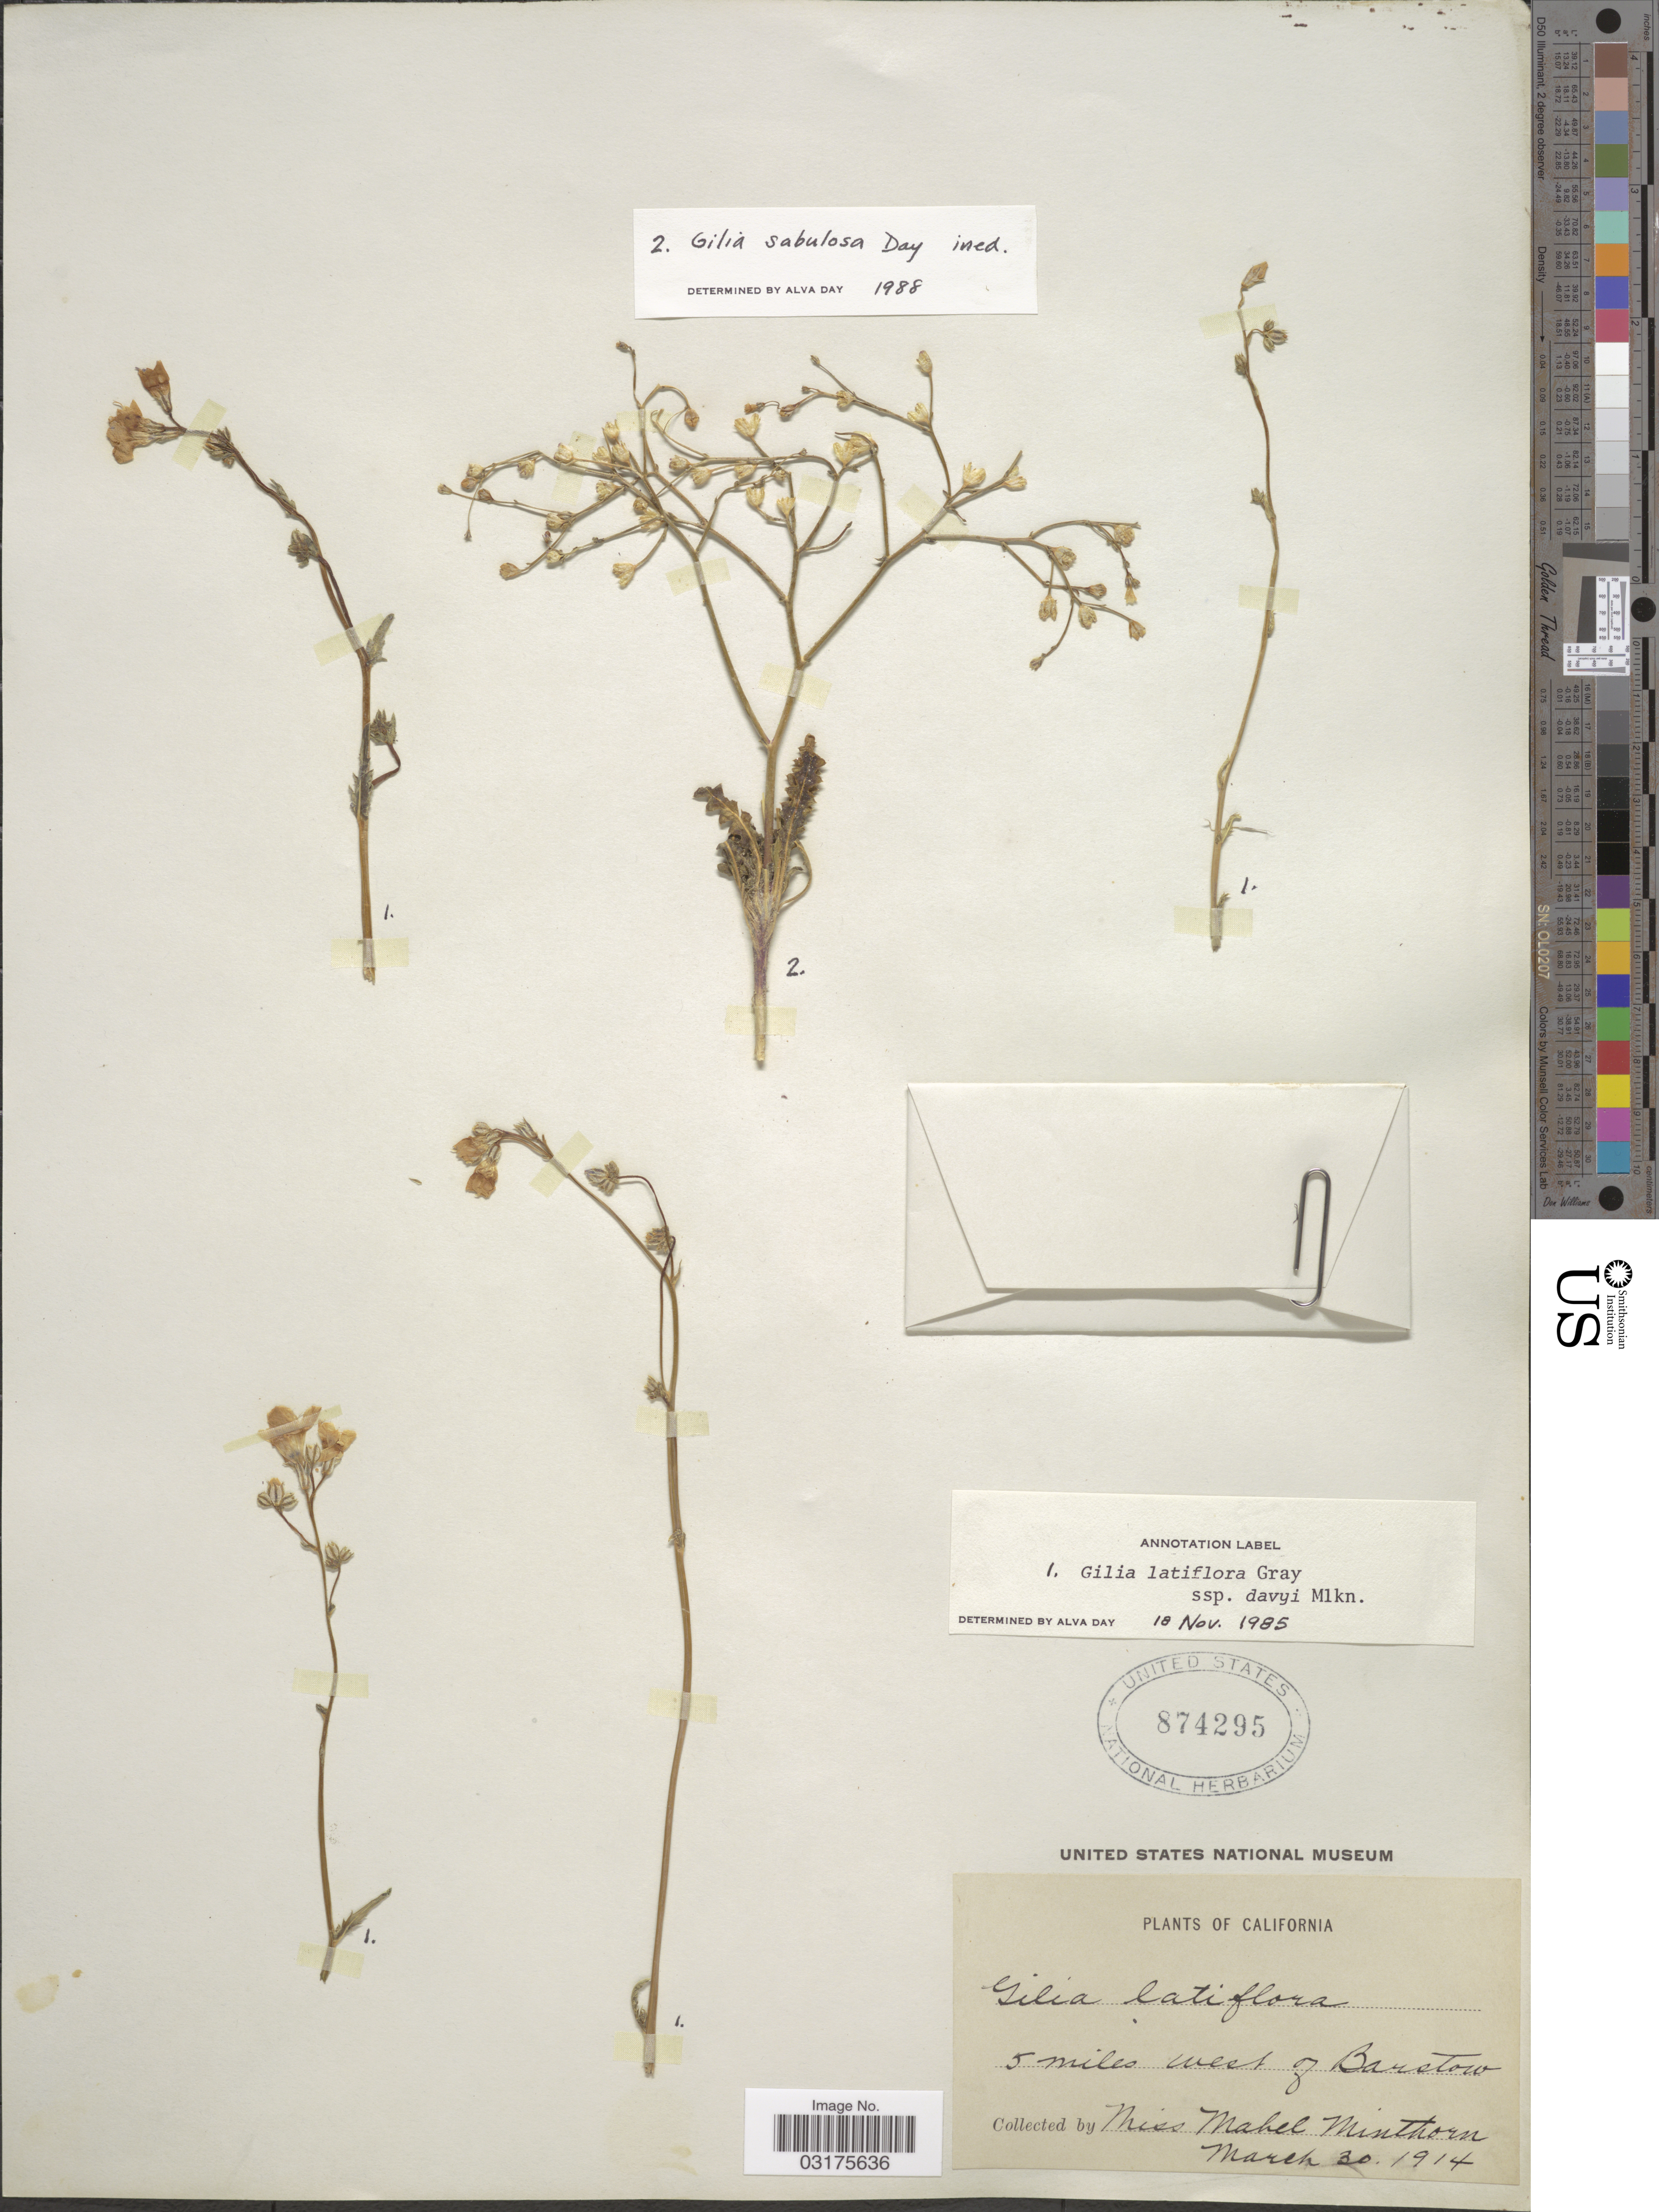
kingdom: Plantae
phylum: Tracheophyta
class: Magnoliopsida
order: Ericales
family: Polemoniaceae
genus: Gilia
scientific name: Gilia latiflora subsp. davyi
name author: (Milliken) A.D. Grant & V.E. Grant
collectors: M. Minthorn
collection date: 1914-05-30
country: United States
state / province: California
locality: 5 miles west of Barstow.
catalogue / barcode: US 874295